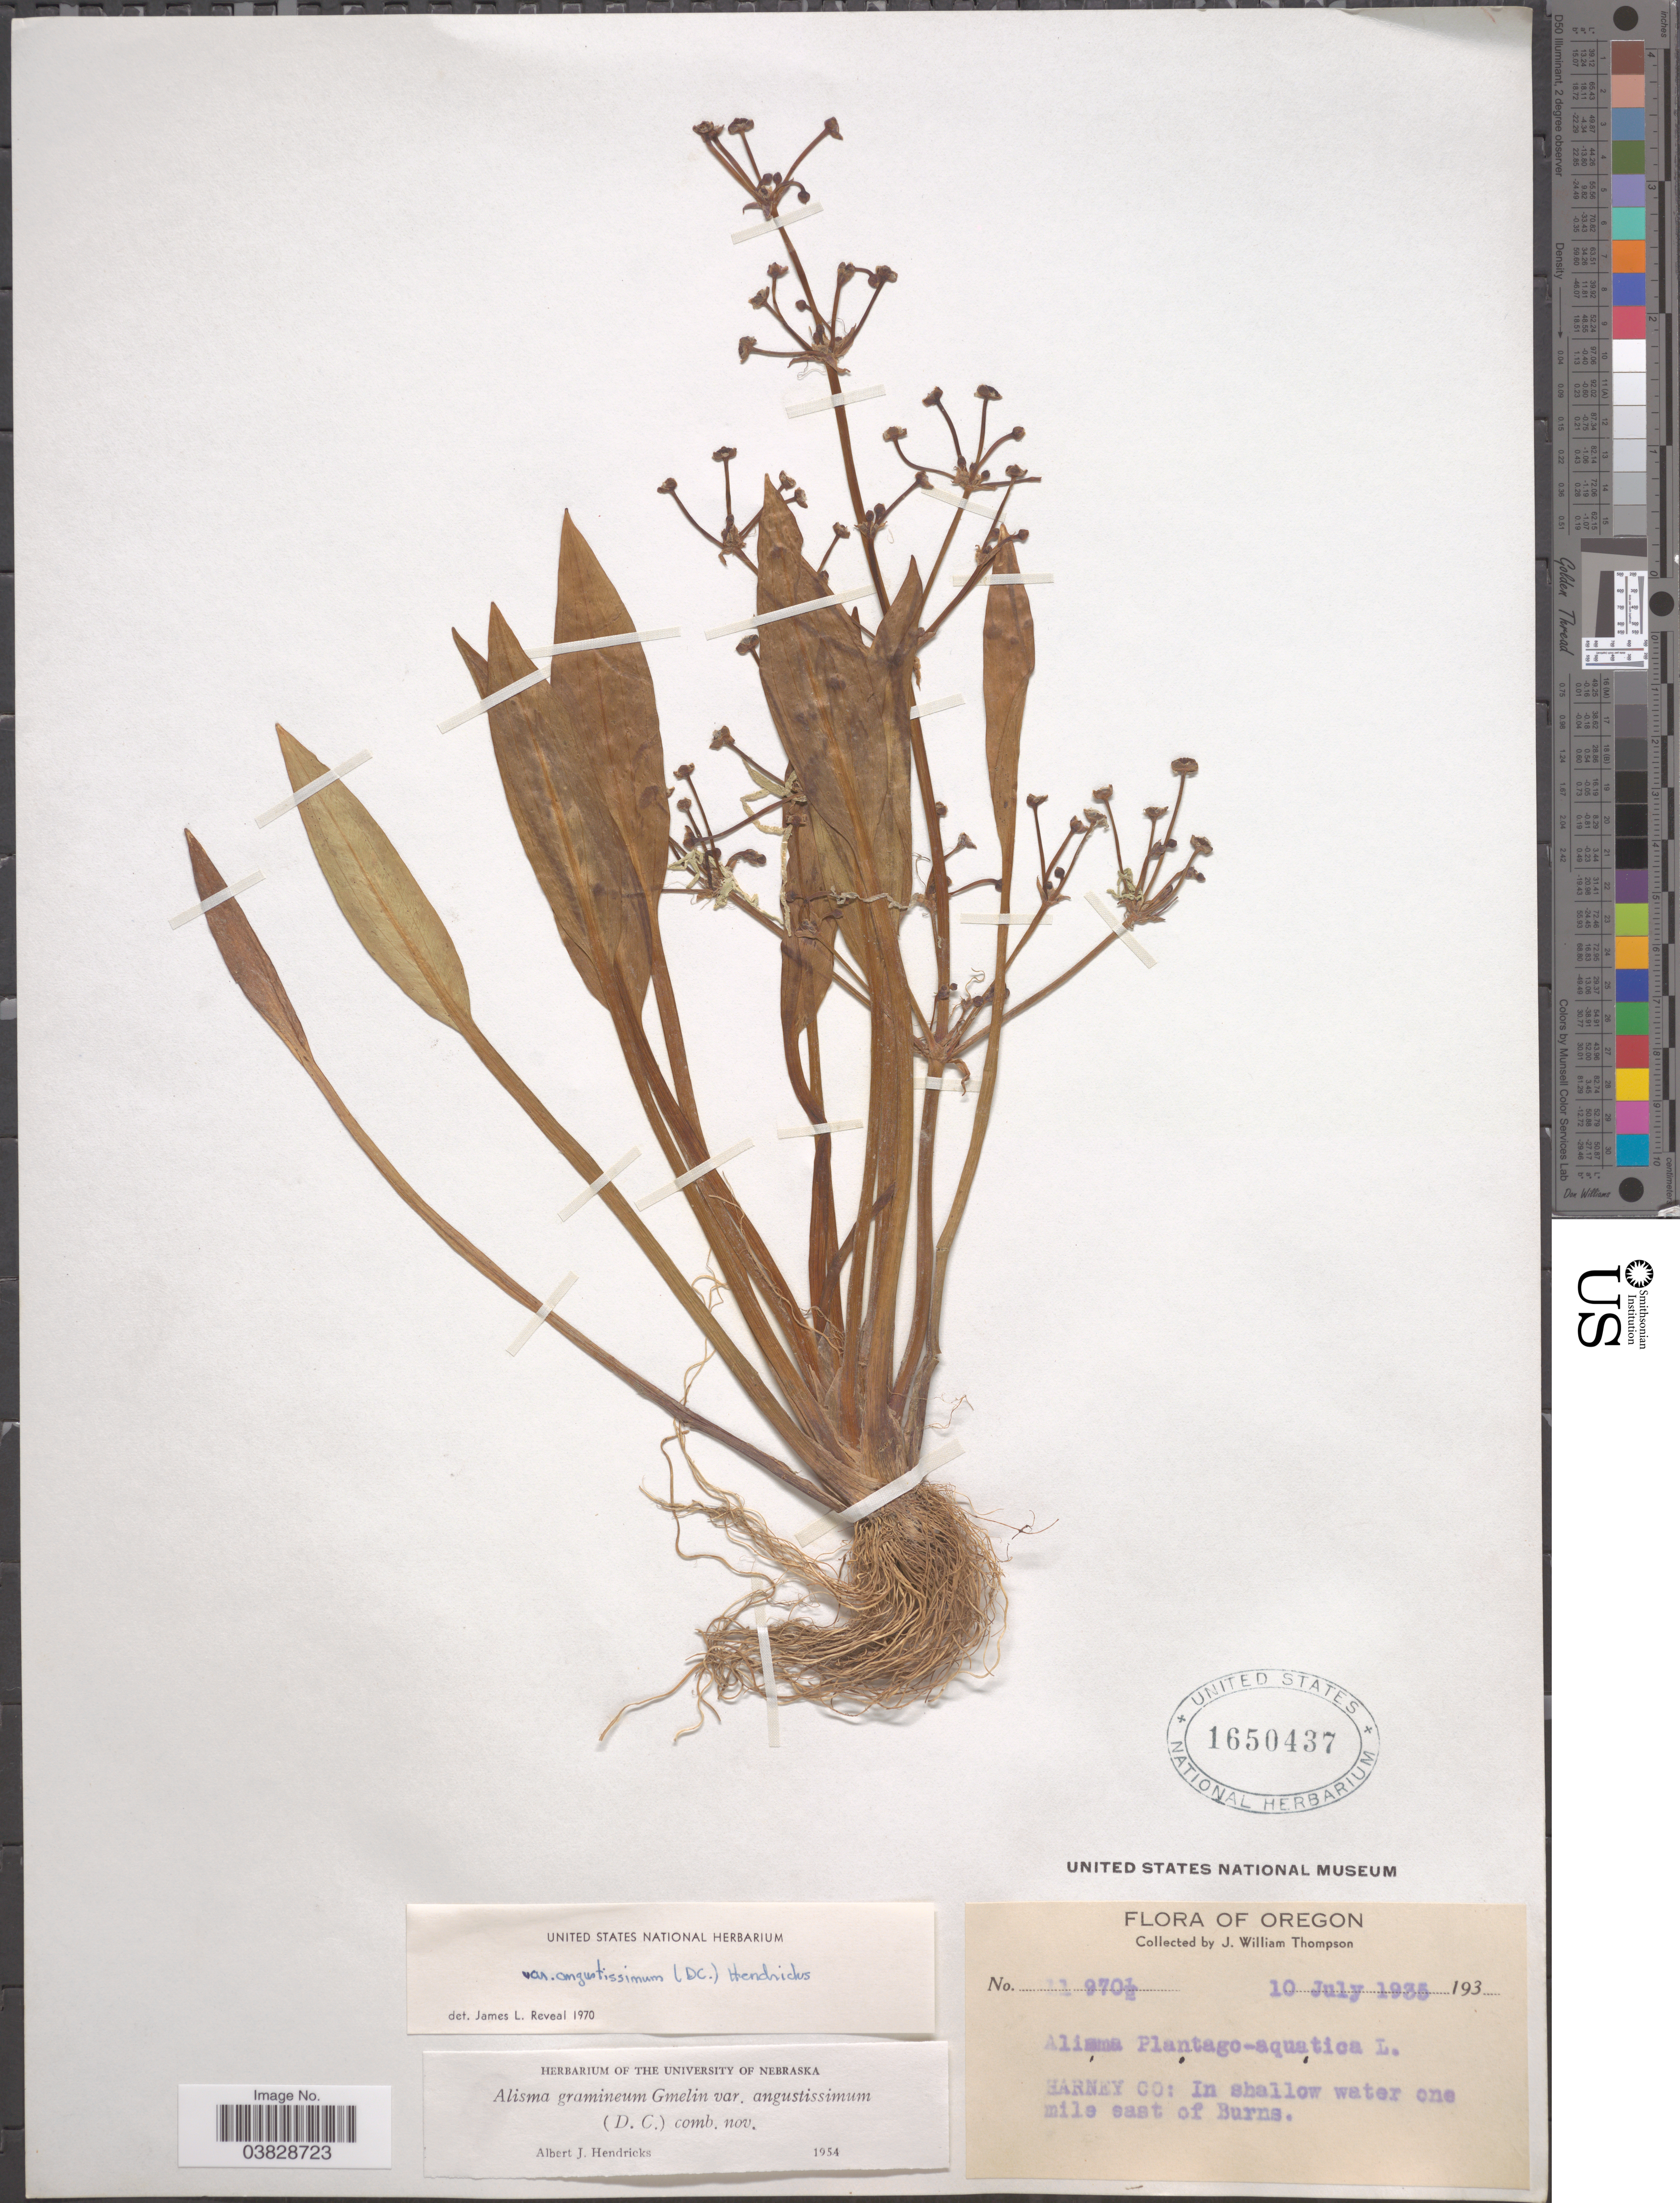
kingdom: Plantae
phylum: Tracheophyta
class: Liliopsida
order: Alismatales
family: Alismataceae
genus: Alisma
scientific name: Alisma gramineum var. graminifolia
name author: (Wahlenb.) A.J.Hendricks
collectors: J. W. Thompson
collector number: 11970½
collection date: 1935-07-10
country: United States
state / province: Oregon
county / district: Harney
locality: Harney Co: In shallow water one mile east of Burns.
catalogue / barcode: US 1650437